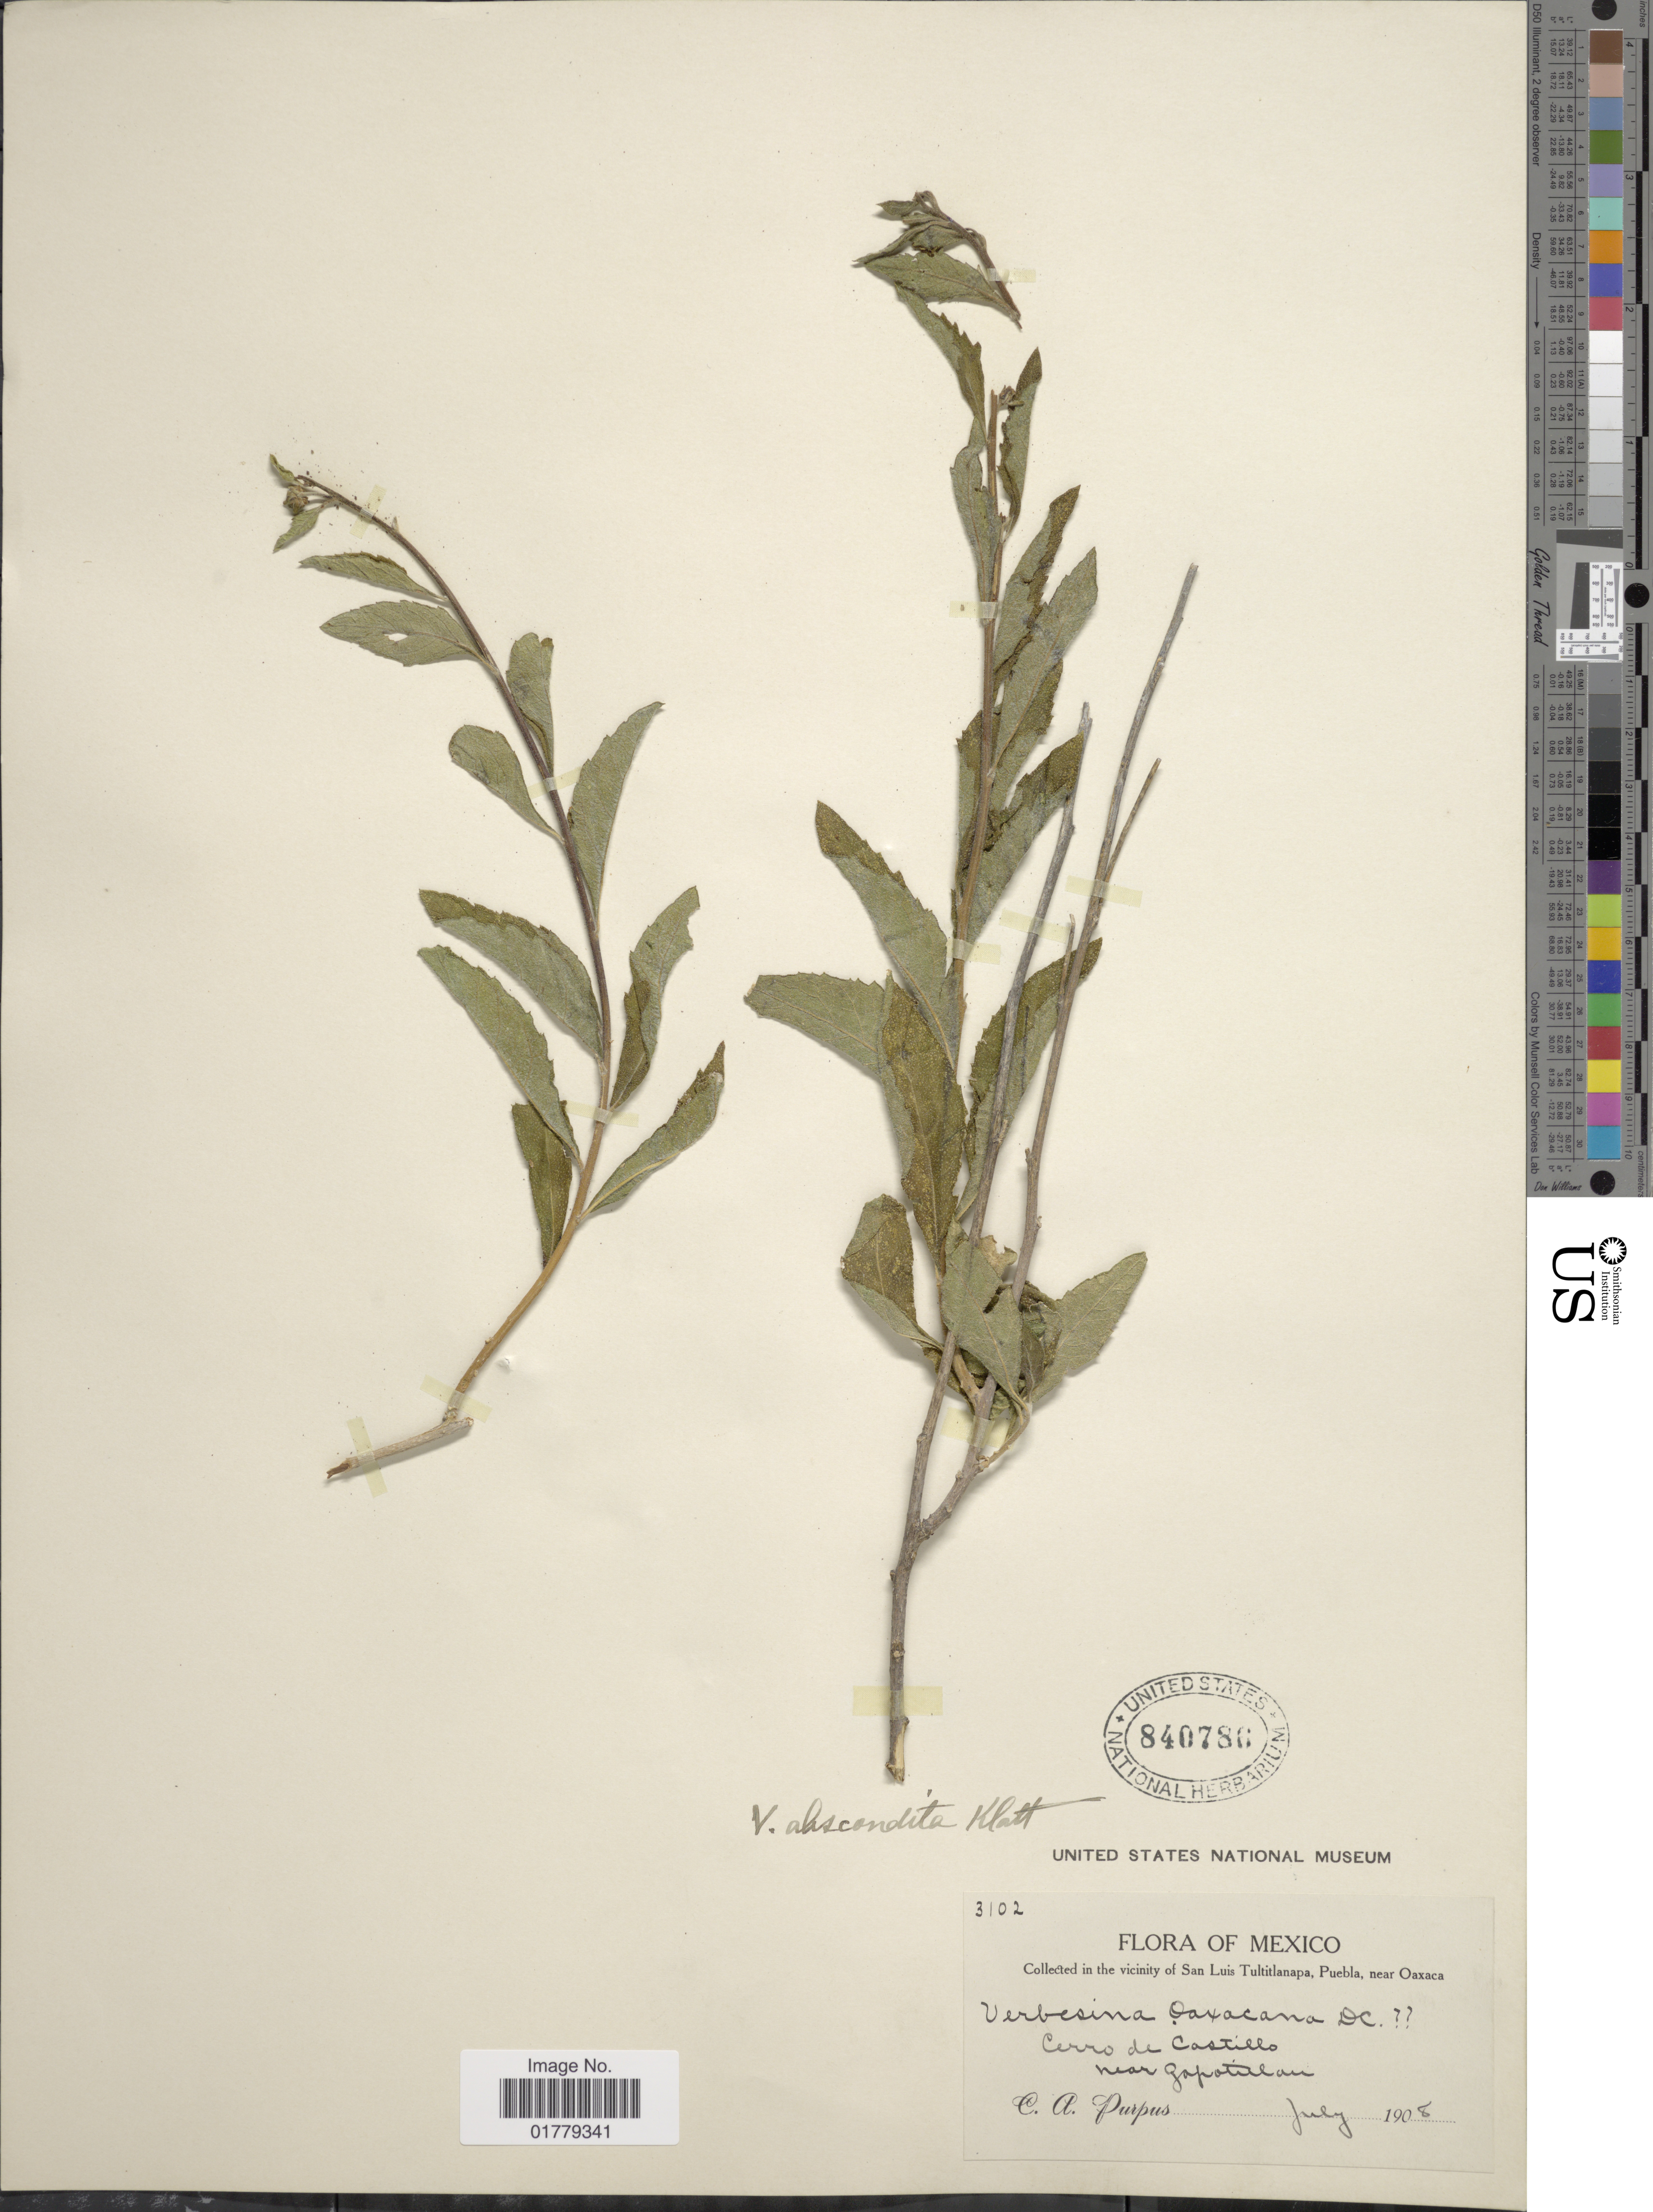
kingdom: Plantae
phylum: Tracheophyta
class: Magnoliopsida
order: Asterales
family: Asteraceae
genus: Verbesina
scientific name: Verbesina abscondita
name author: Klatt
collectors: C. A. Purpus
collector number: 3102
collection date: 1908-07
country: Mexico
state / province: Puebla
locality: In the vicinity of San Luis Tultitlanapa, Puebla, near Oaxaca. Cerro de Castillo near Gapatitlan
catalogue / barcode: US 840786